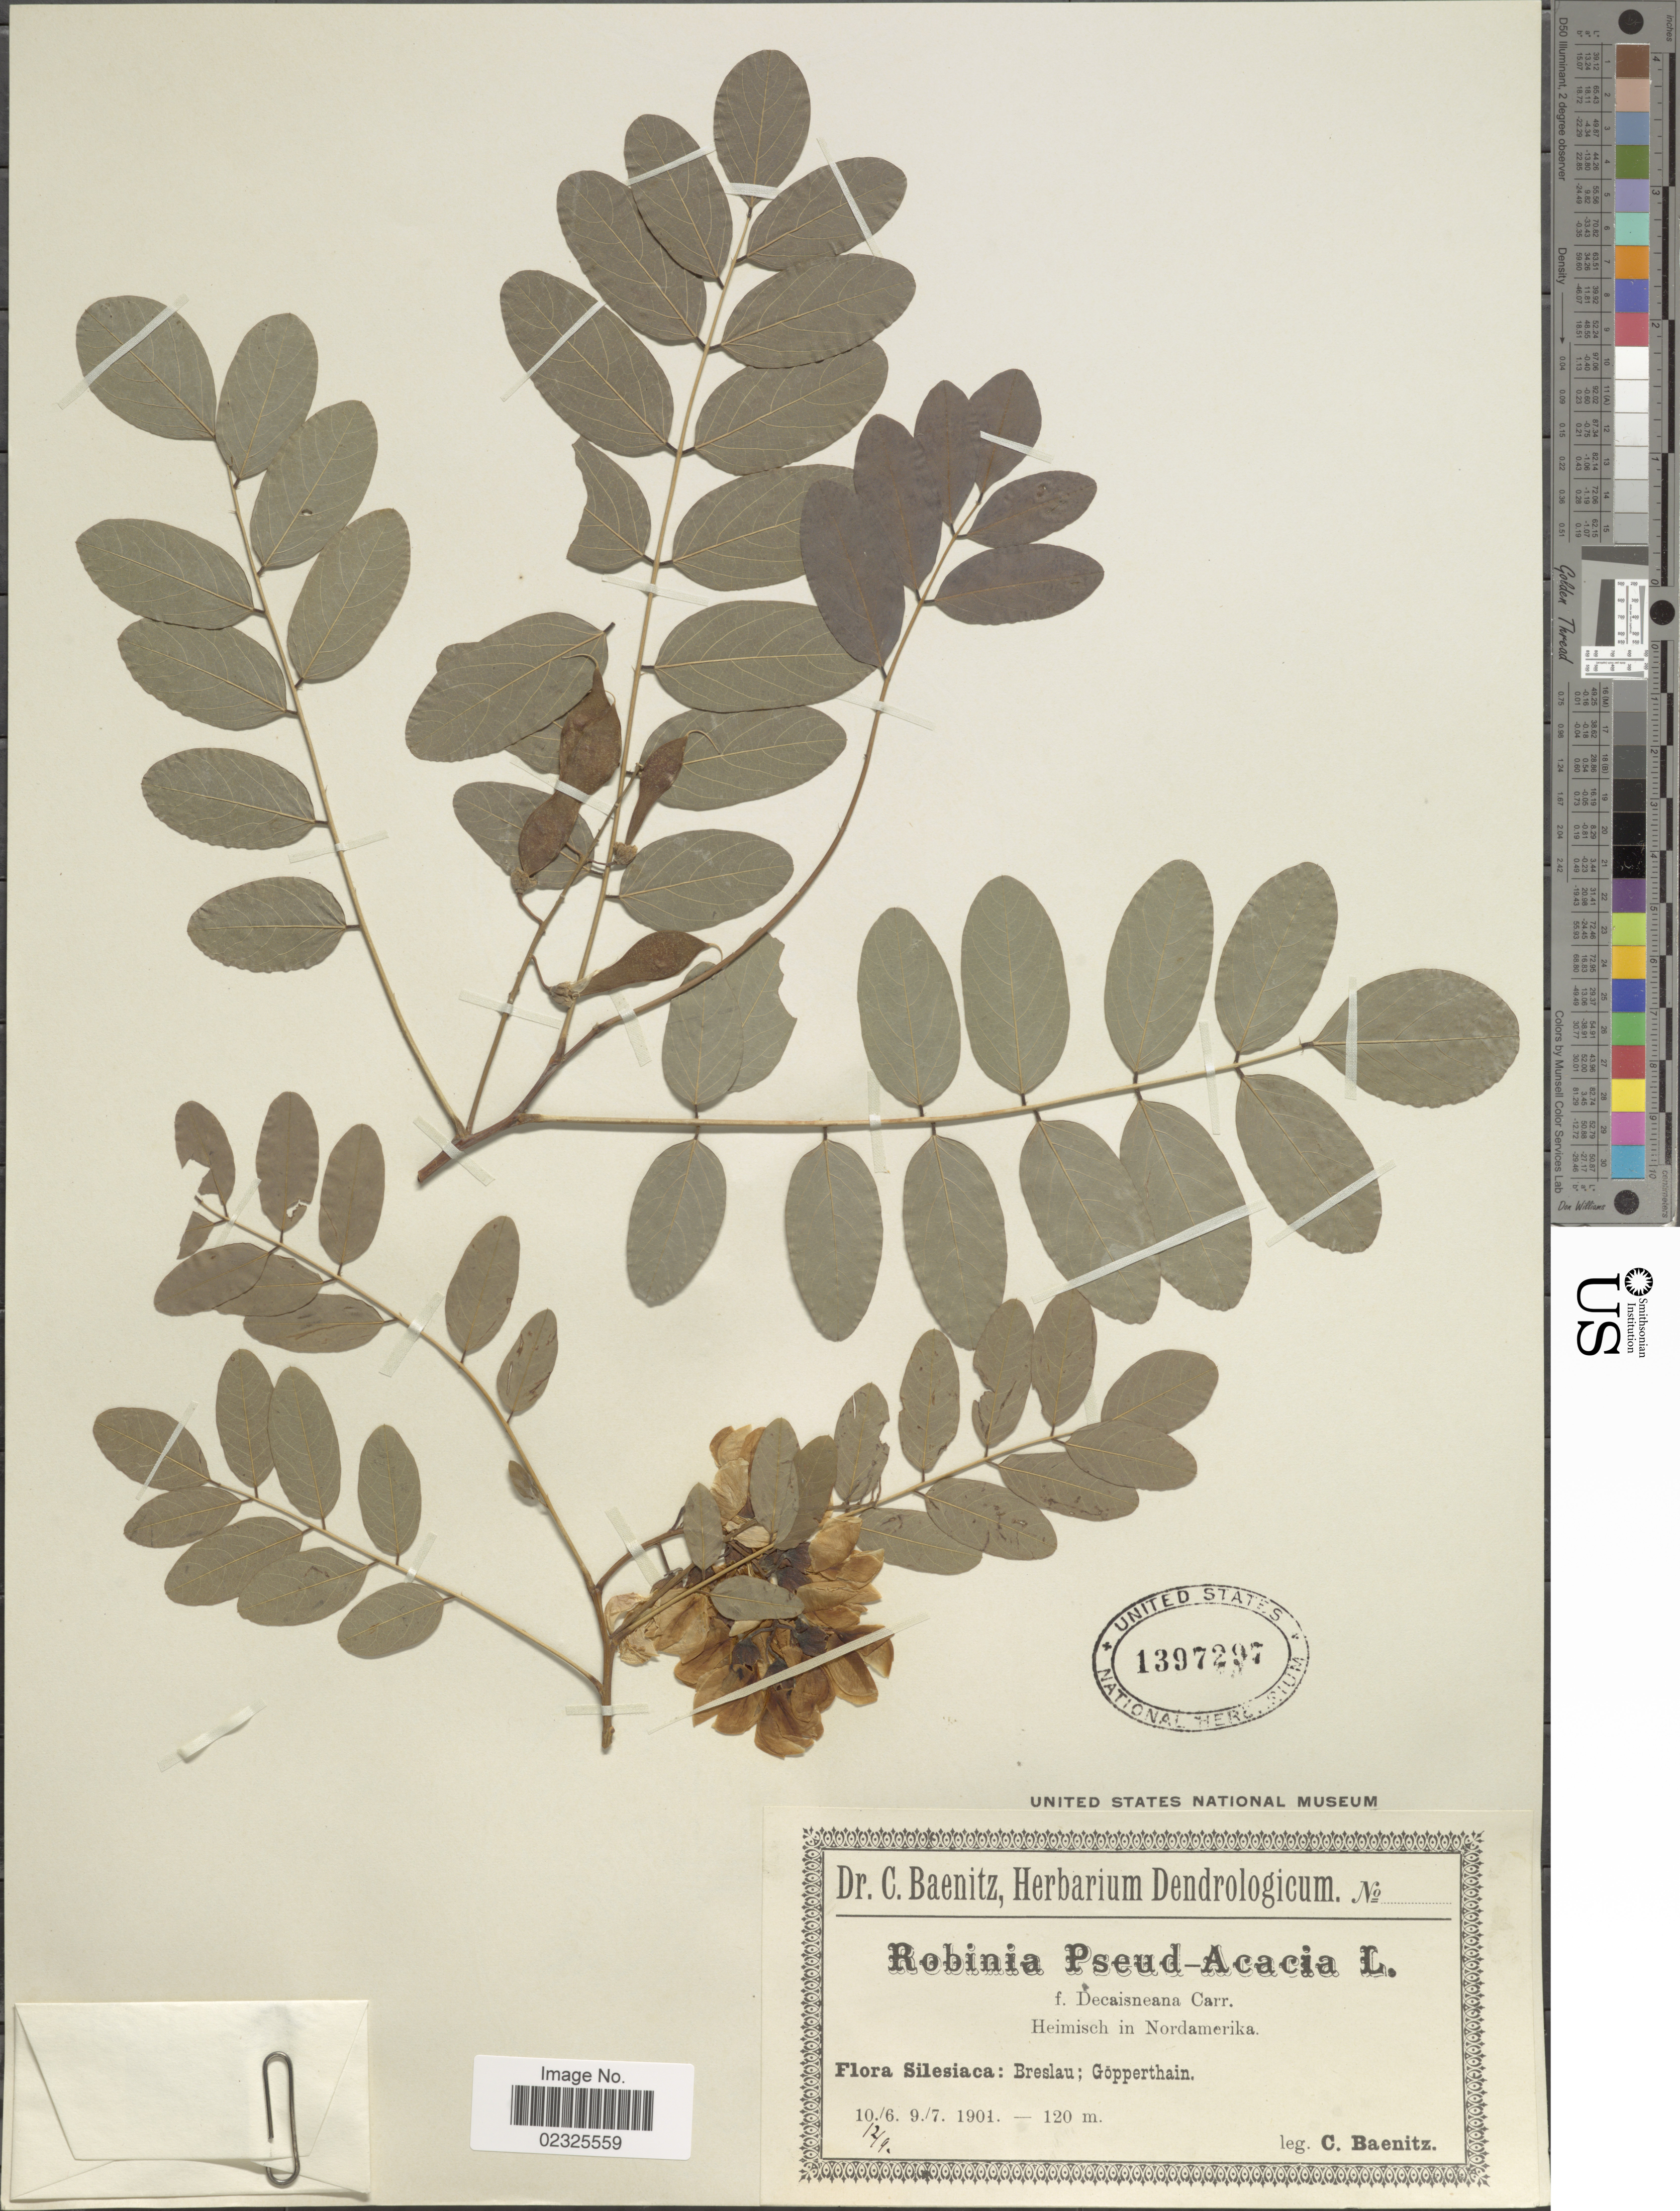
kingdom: Plantae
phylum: Tracheophyta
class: Magnoliopsida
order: Fabales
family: Fabaceae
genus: Robinia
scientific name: Robinia pseudoacacia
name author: L.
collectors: C. G. Baenitz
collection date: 1901-09-12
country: Poland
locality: Silesiaca: Breslau; Goppperthain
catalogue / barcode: US 1397297